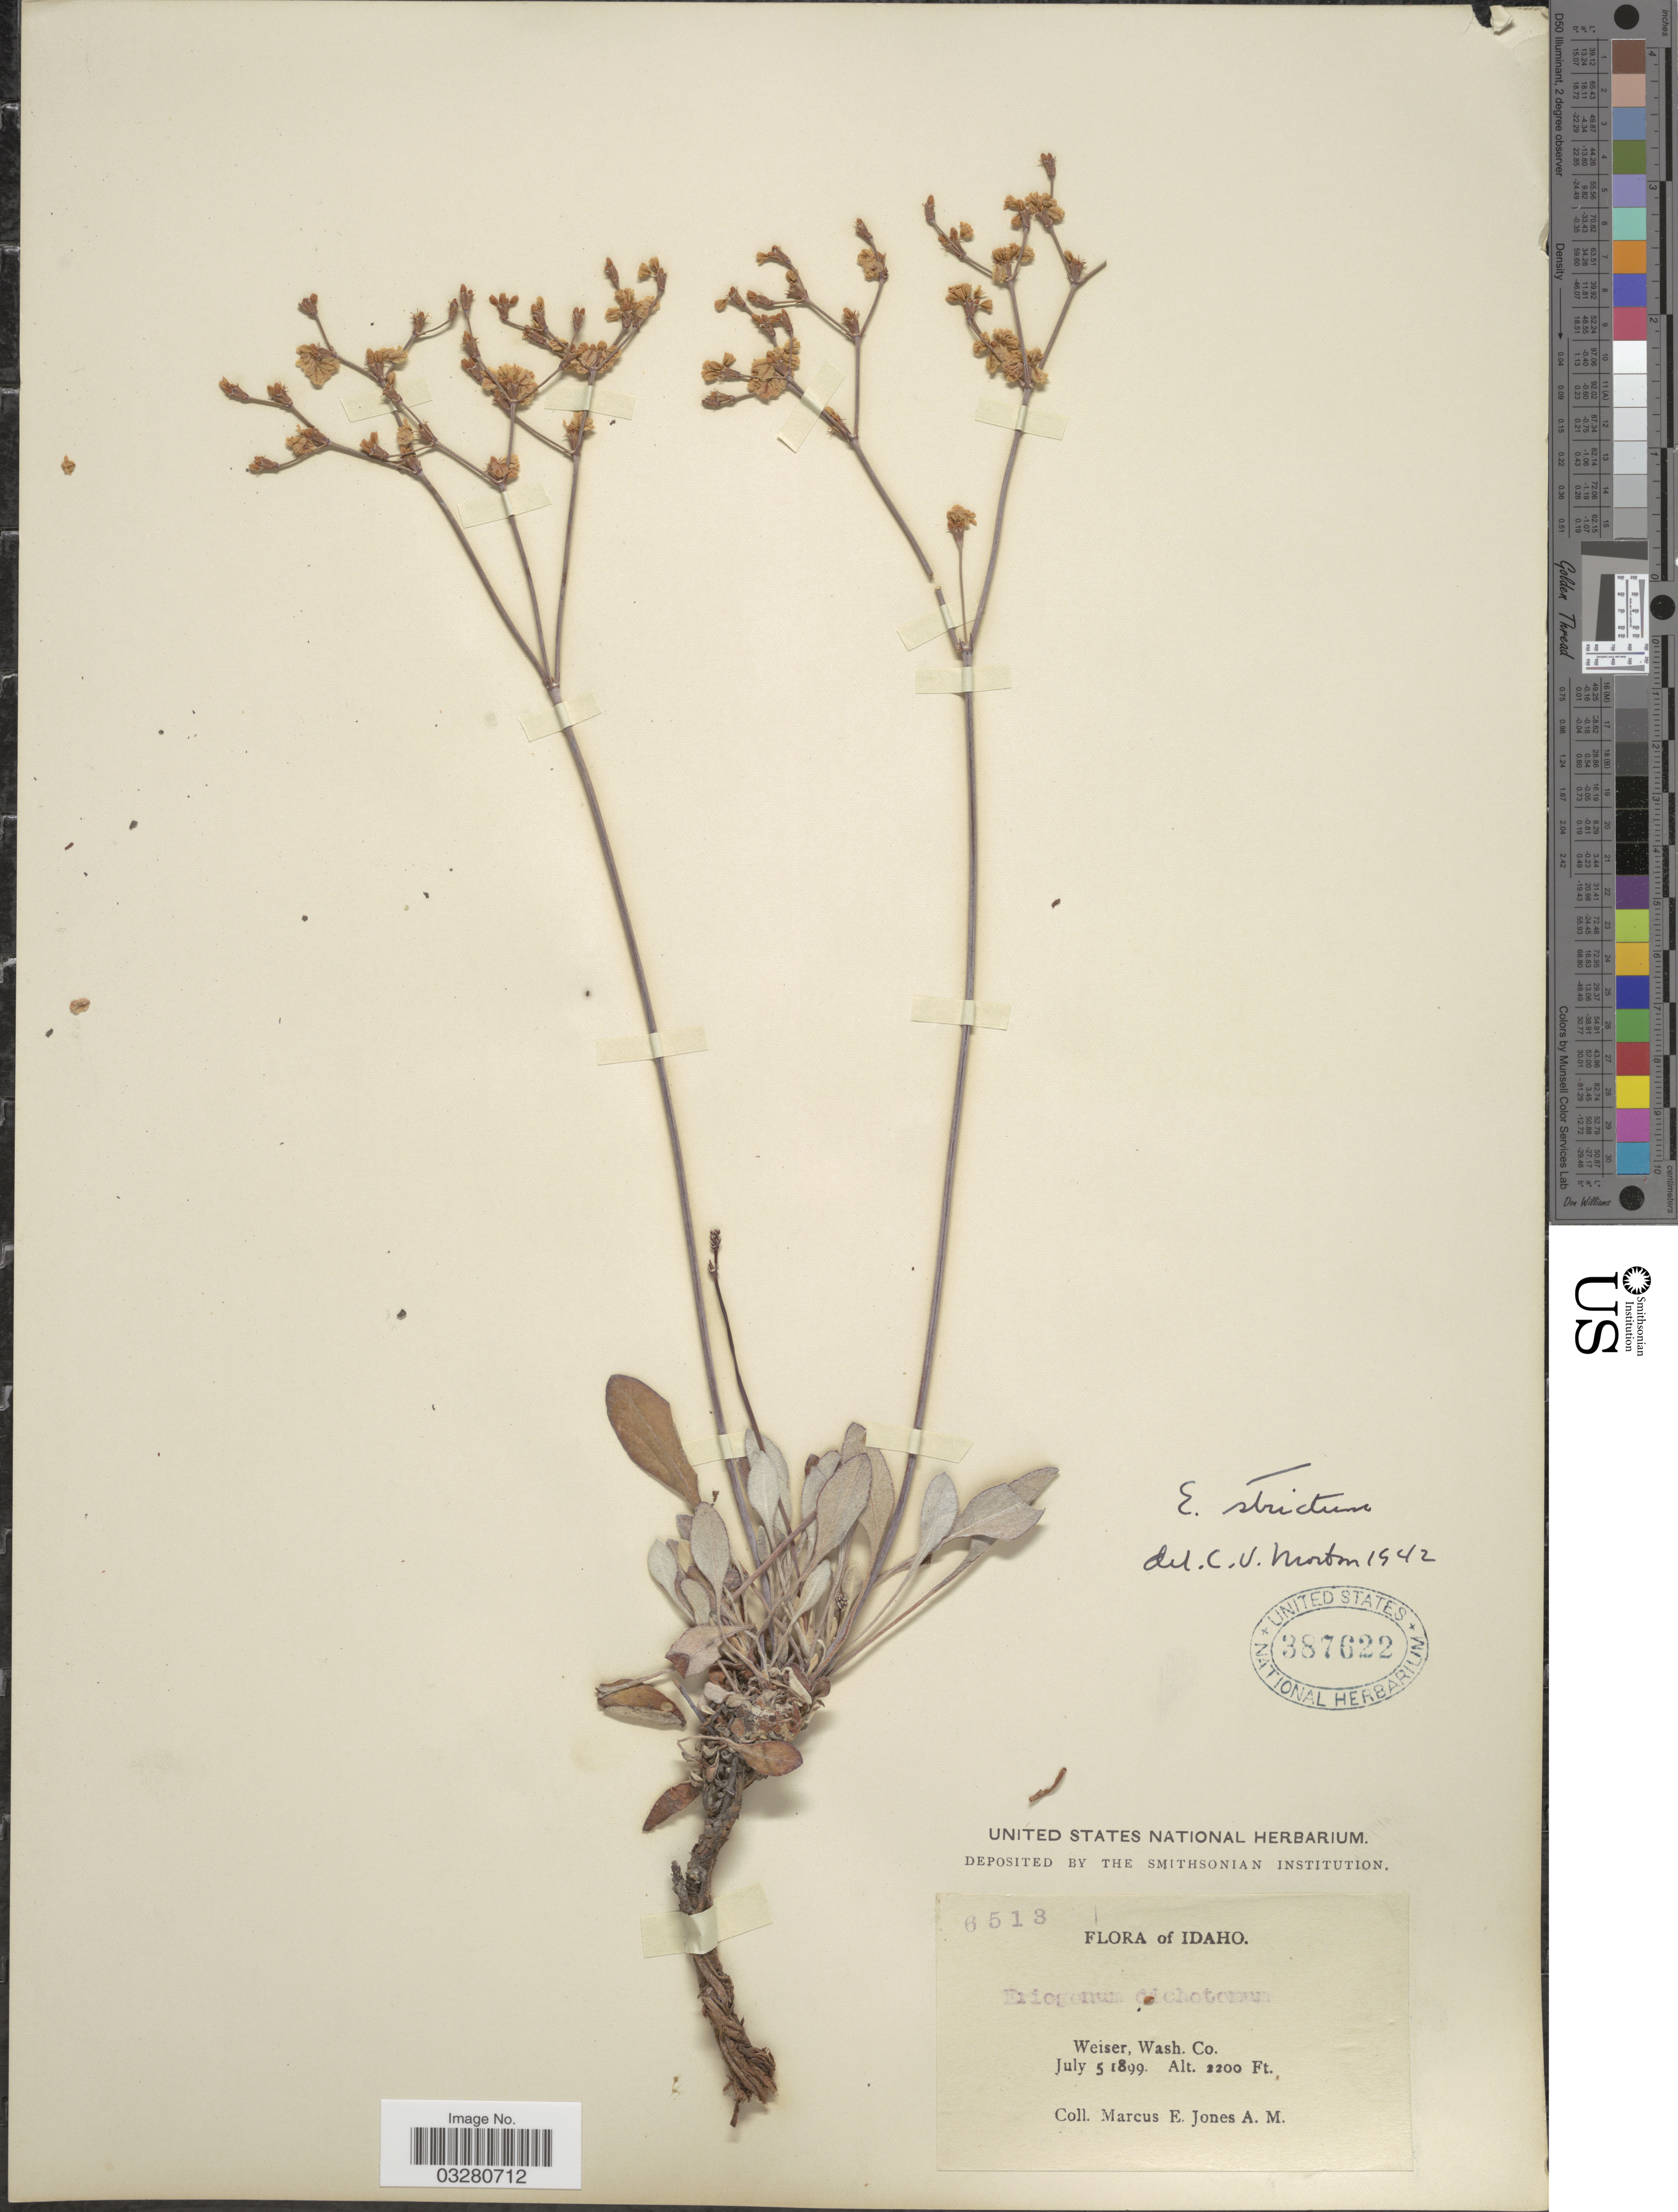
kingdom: Plantae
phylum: Tracheophyta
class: Magnoliopsida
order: Caryophyllales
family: Polygonaceae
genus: Eriogonum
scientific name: Eriogonum strictum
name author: Benth.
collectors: M. E. Jones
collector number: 6513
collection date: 1899-07-05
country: United States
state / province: Idaho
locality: Weiser, Wash Co.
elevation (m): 671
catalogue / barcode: US 387622